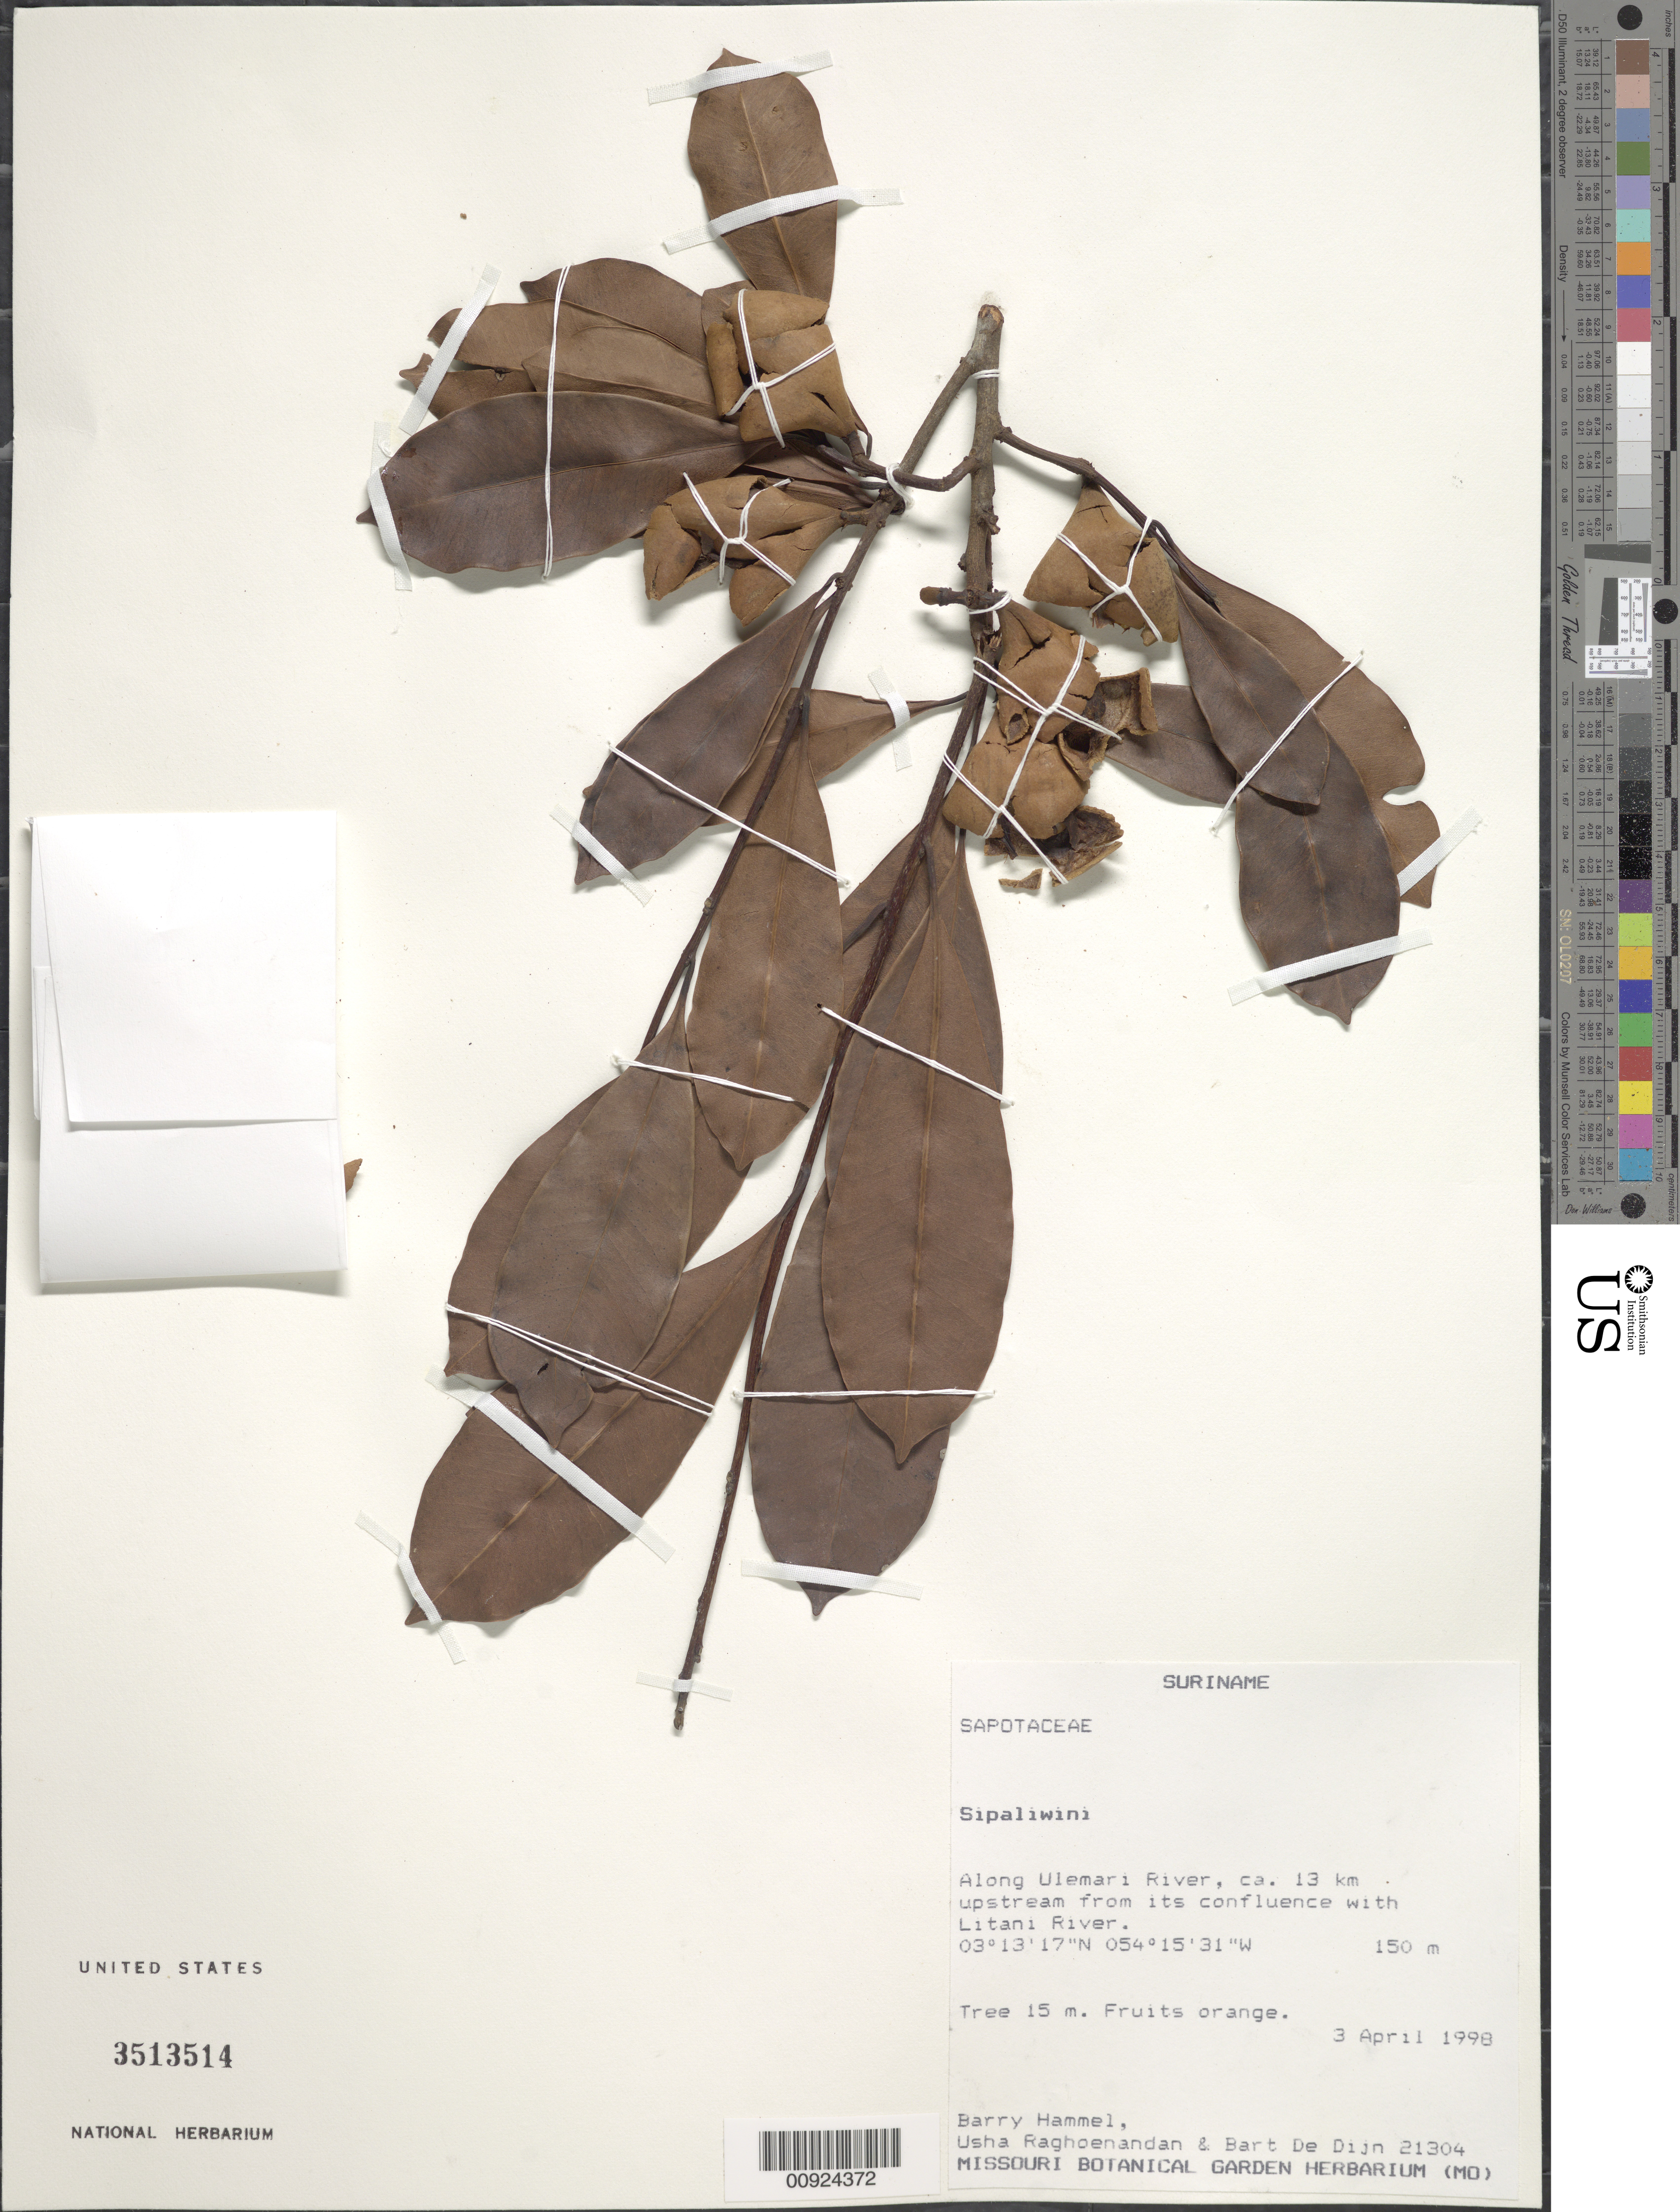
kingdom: Plantae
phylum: Tracheophyta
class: Magnoliopsida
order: Ericales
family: Sapotaceae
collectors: B. Hammel, U. Raghoenandan & B. de Dijn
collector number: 21304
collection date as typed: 3-Apr-98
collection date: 1998-04-03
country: Suriname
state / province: Sipaliwini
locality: Ulemari R., 13 km upstream from confl. with Litani R.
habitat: Along river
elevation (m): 150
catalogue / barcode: US 3513514